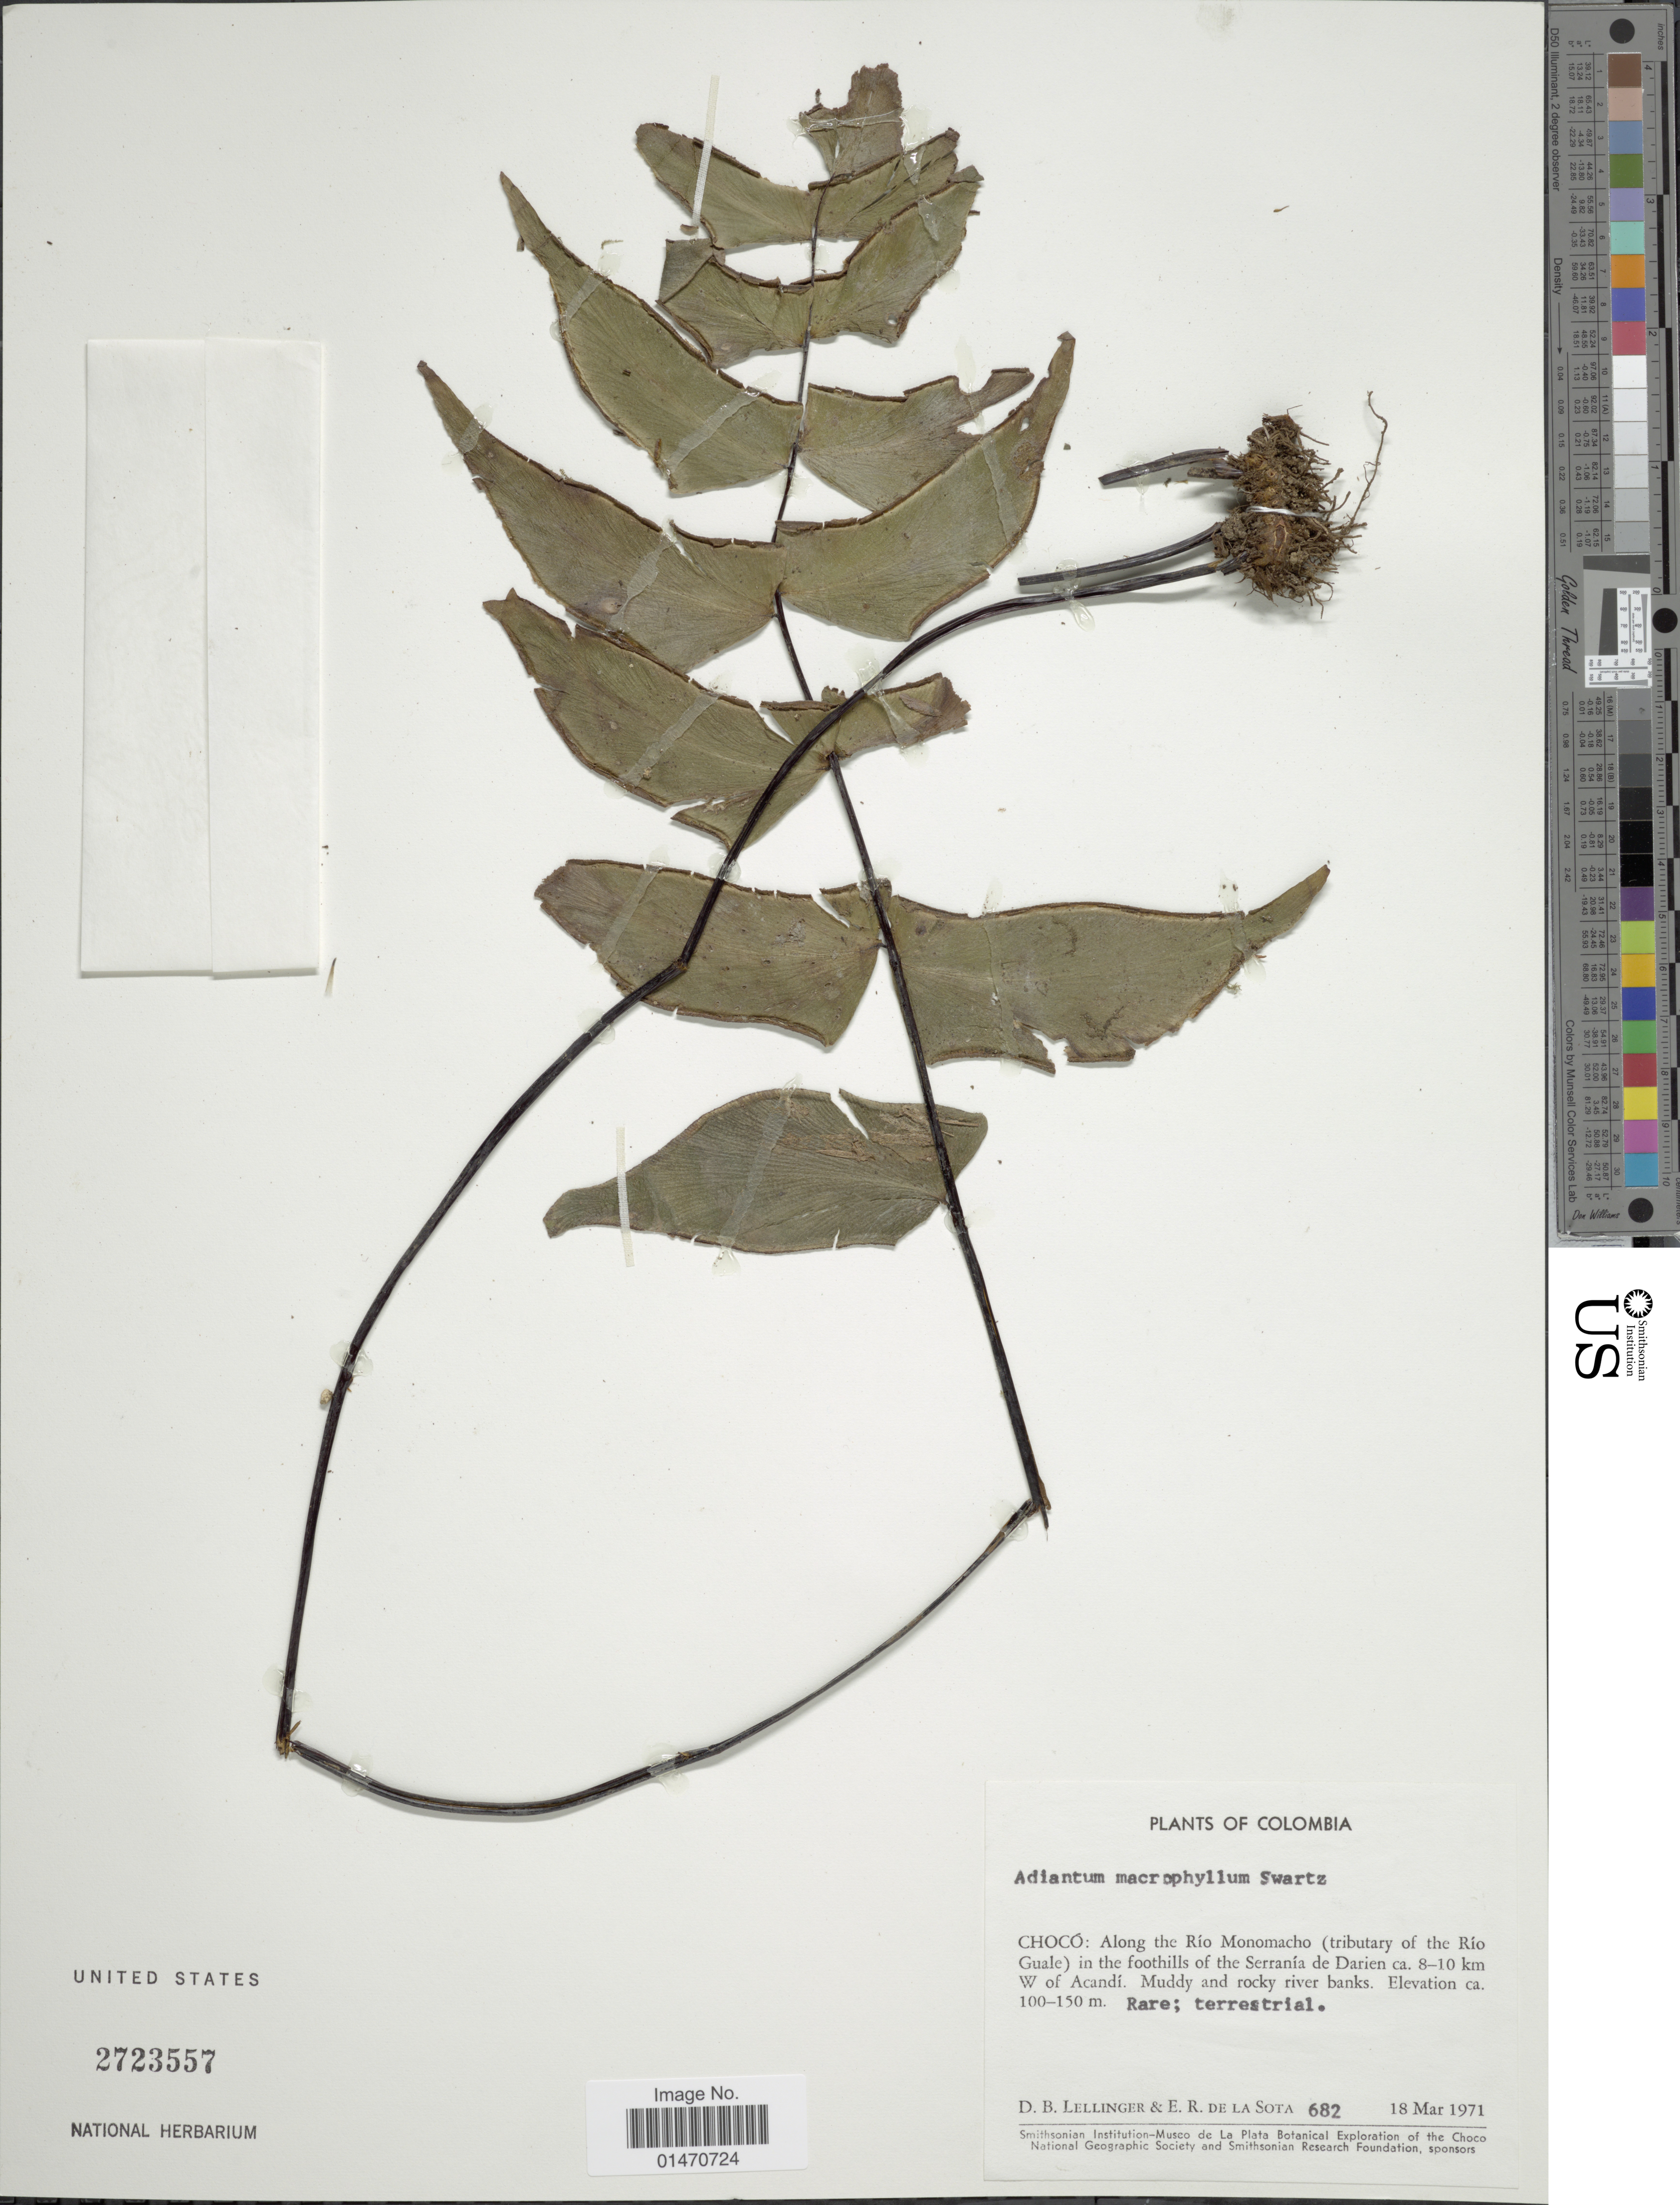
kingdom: Plantae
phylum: Tracheophyta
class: Polypodiopsida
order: Polypodiales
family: Pteridaceae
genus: Adiantum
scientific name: Adiantum macrophyllum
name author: Sw.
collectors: D. B. Lellinger & E. R. de la Sota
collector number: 682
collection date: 1971-03-18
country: Colombia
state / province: Chocó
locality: : along the Rio monomacho(tributary of the Rio Guale) in the foothills of the Serrania de Darien ca. 8-10km W of Acandi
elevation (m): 100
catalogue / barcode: US 2723557